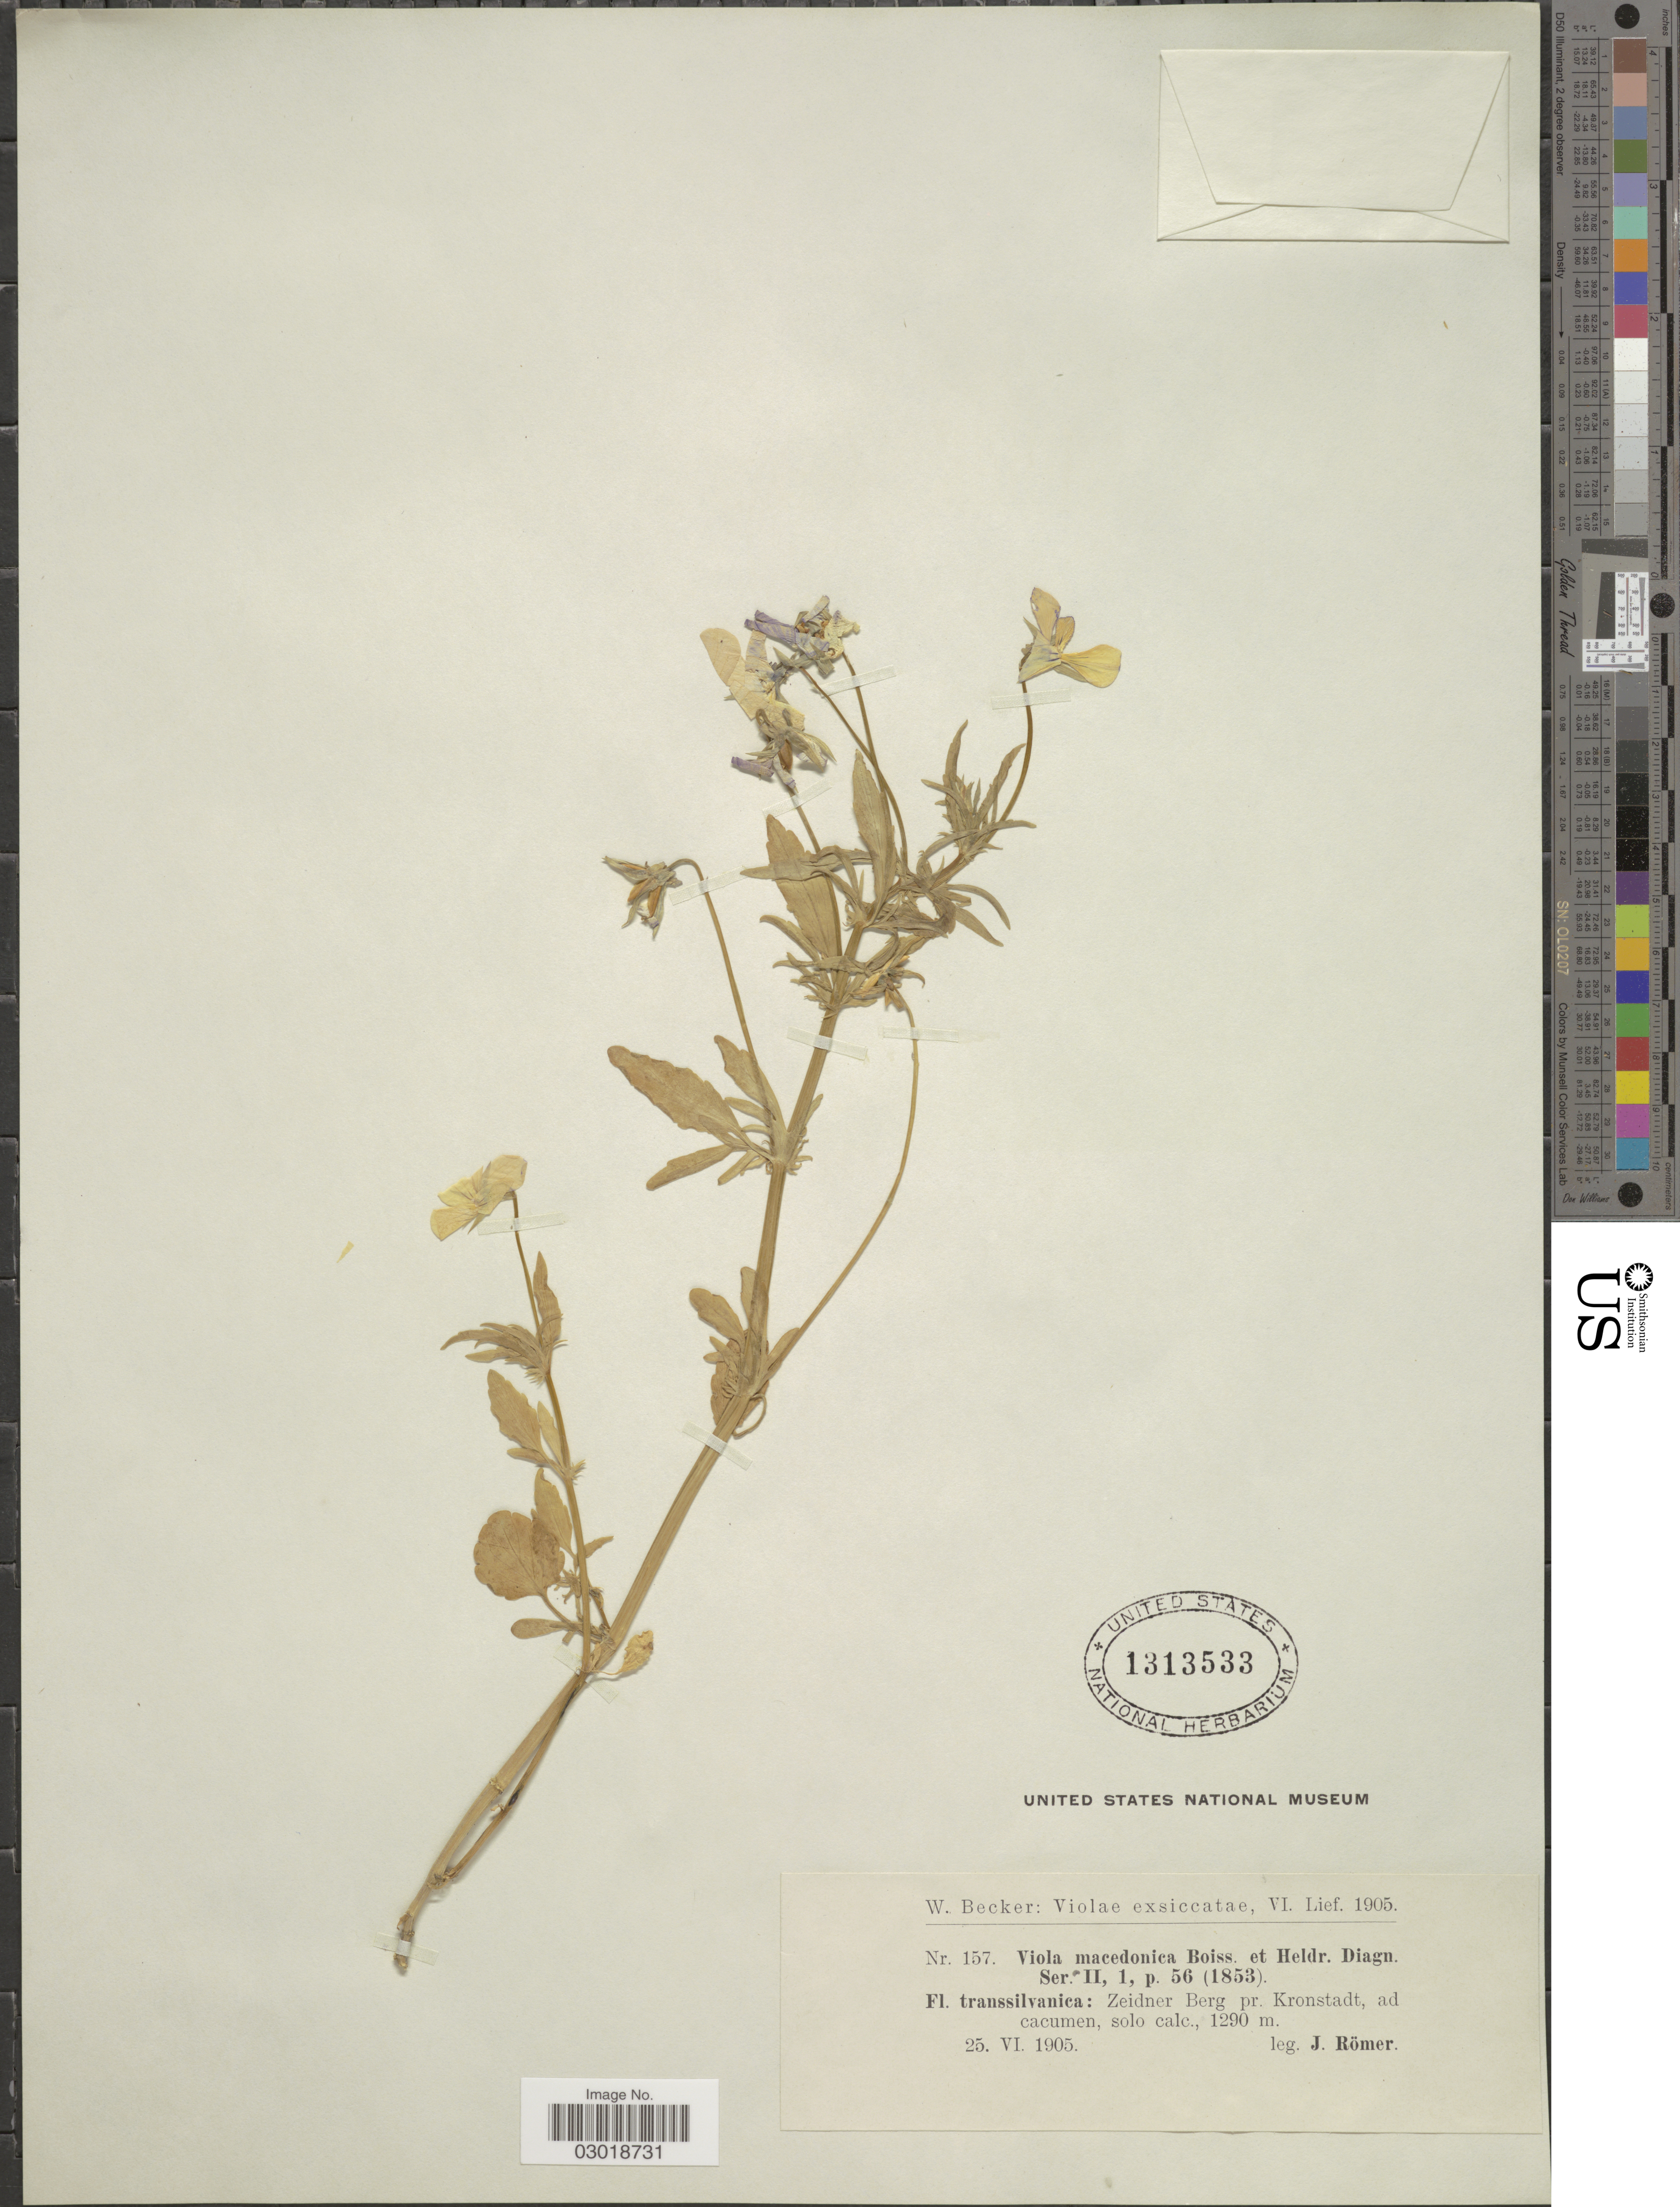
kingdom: Plantae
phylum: Tracheophyta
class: Magnoliopsida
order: Malpighiales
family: Violaceae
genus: Viola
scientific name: Viola macedonica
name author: Boiss. & Heldr.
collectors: J. Romer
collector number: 157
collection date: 1905-06-25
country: Romania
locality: Violae, transsilvanica: Zeidner Berg pr. Kronstadt, ad cacumen.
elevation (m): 1290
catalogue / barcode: US 1313533